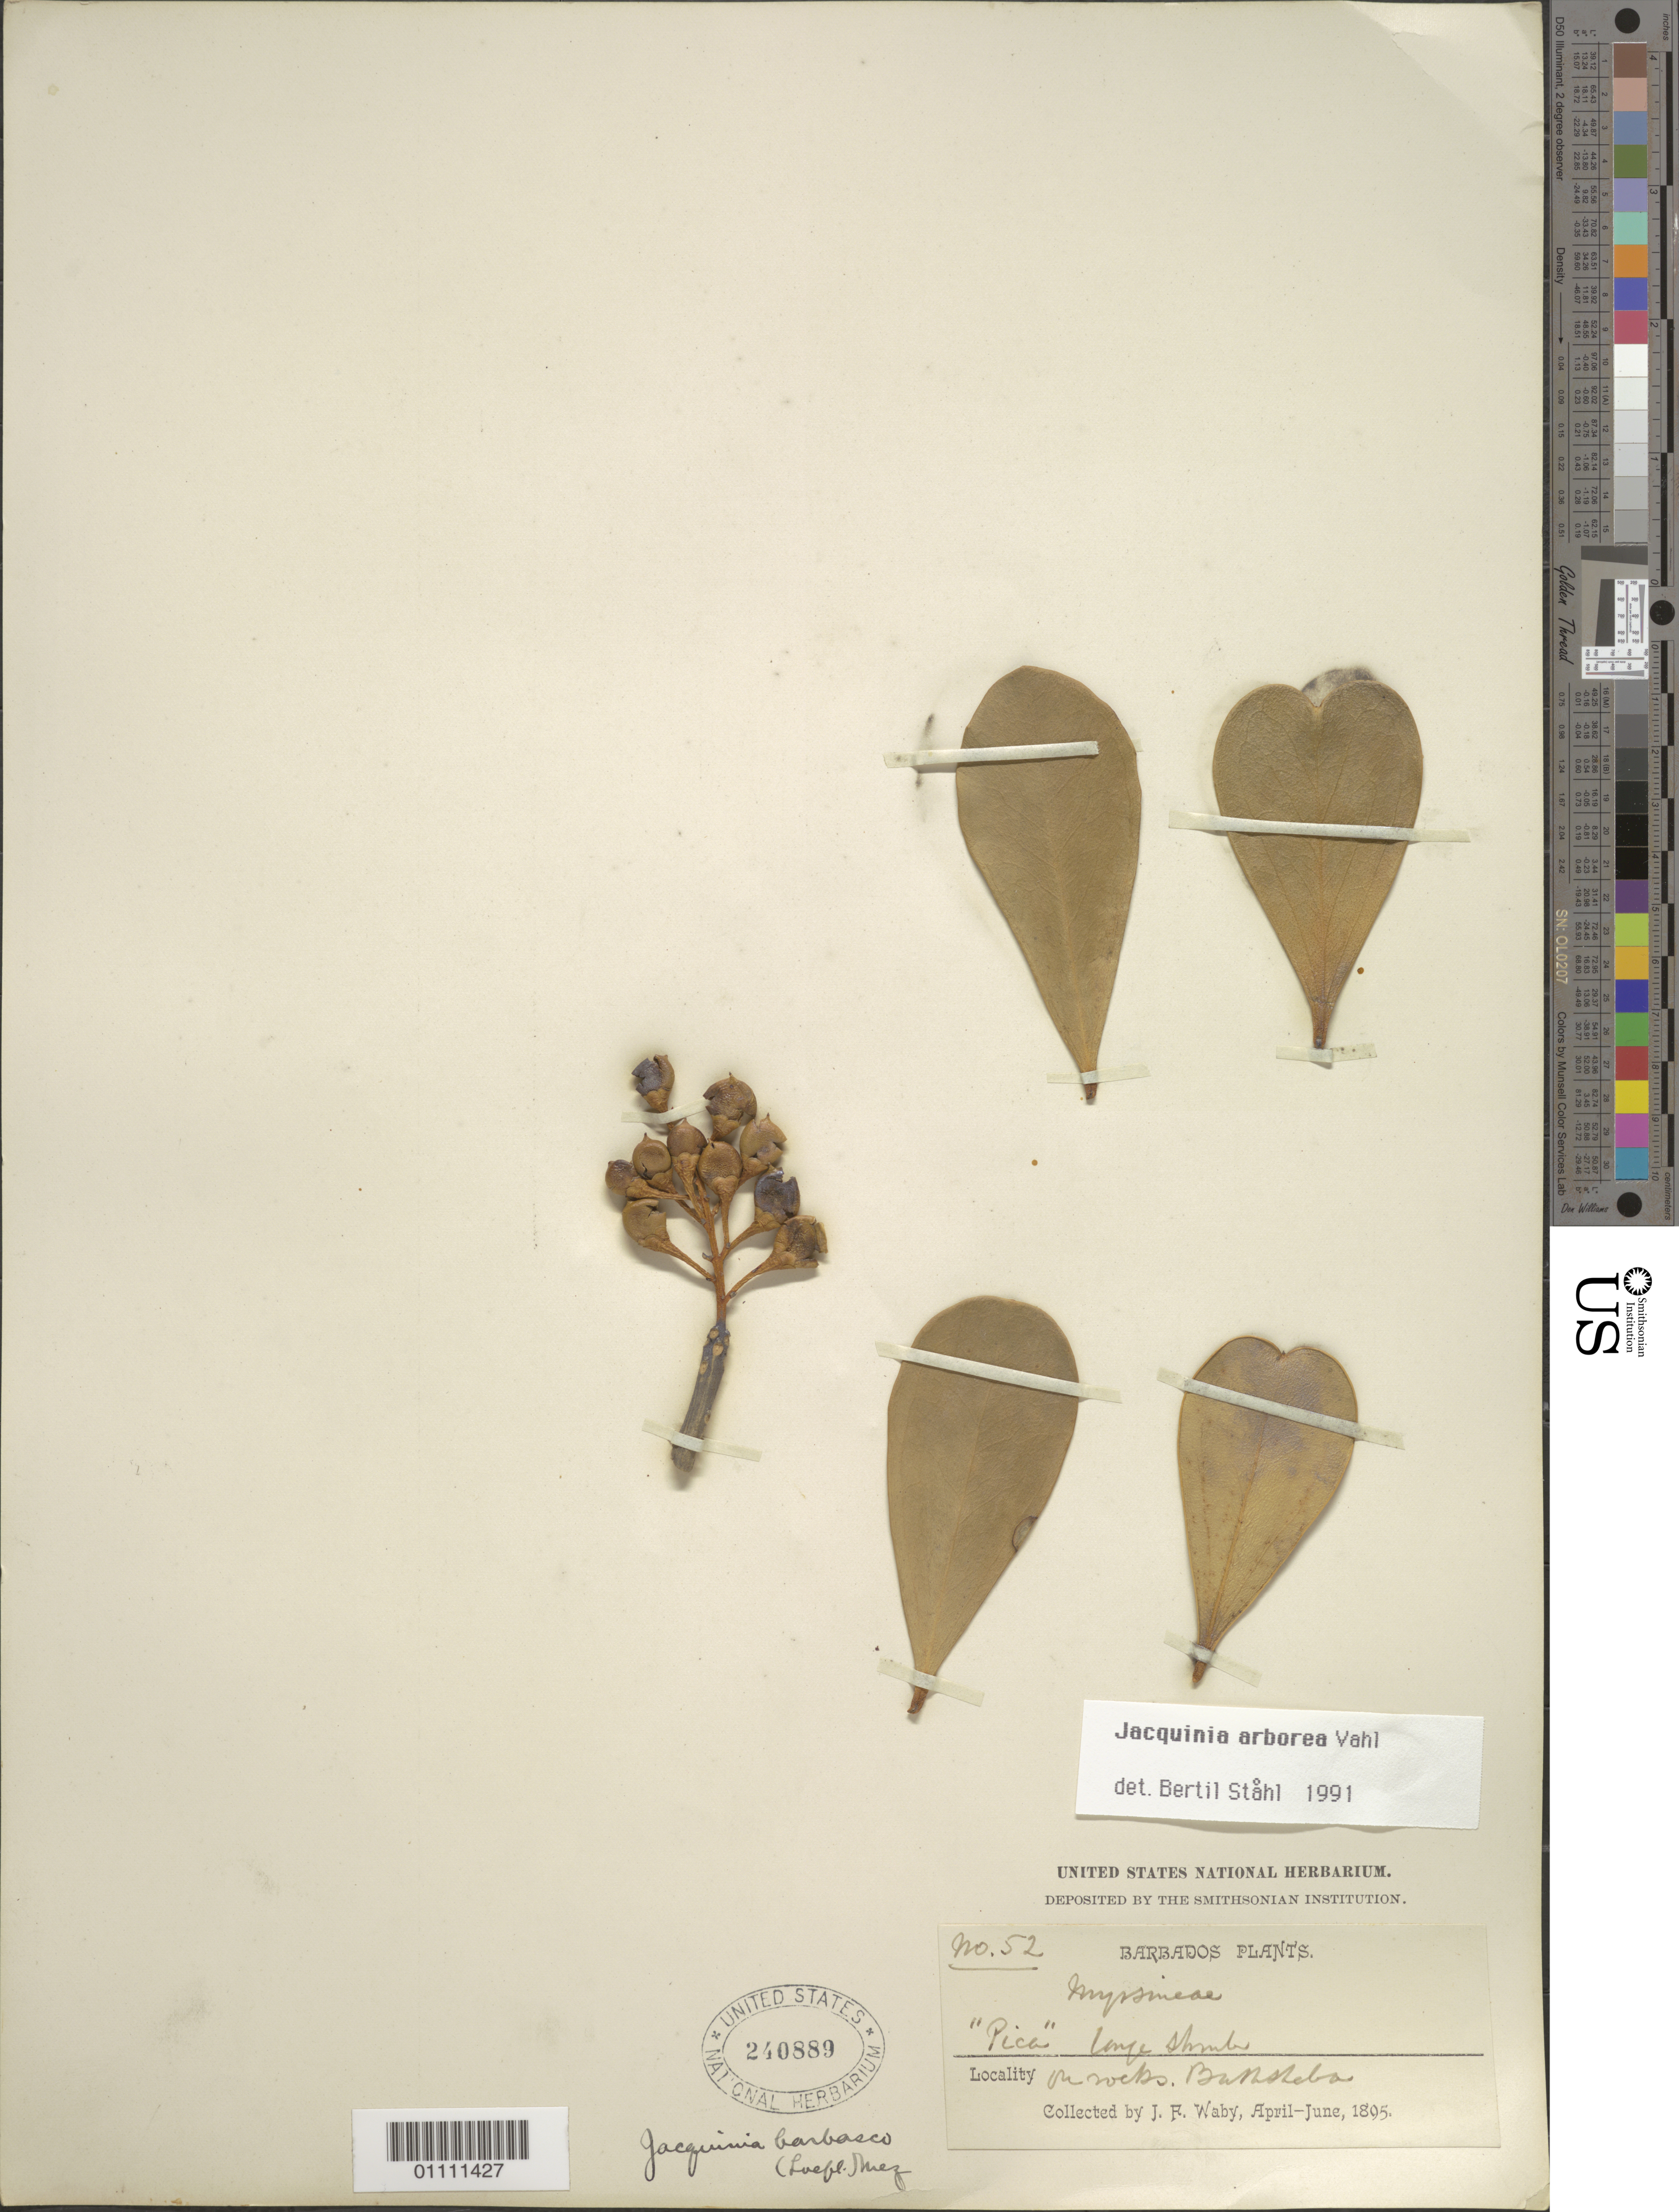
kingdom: Plantae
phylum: Tracheophyta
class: Magnoliopsida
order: Ericales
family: Primulaceae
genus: Jacquinia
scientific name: Jacquinia arborea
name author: Vahl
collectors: J. Waby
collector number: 52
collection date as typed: Apr 1895 to -- Jun 1895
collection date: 1895-04/1895-06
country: Barbados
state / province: Saint Joseph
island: Barbados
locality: In rocks. Bathsheba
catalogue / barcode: US 240889